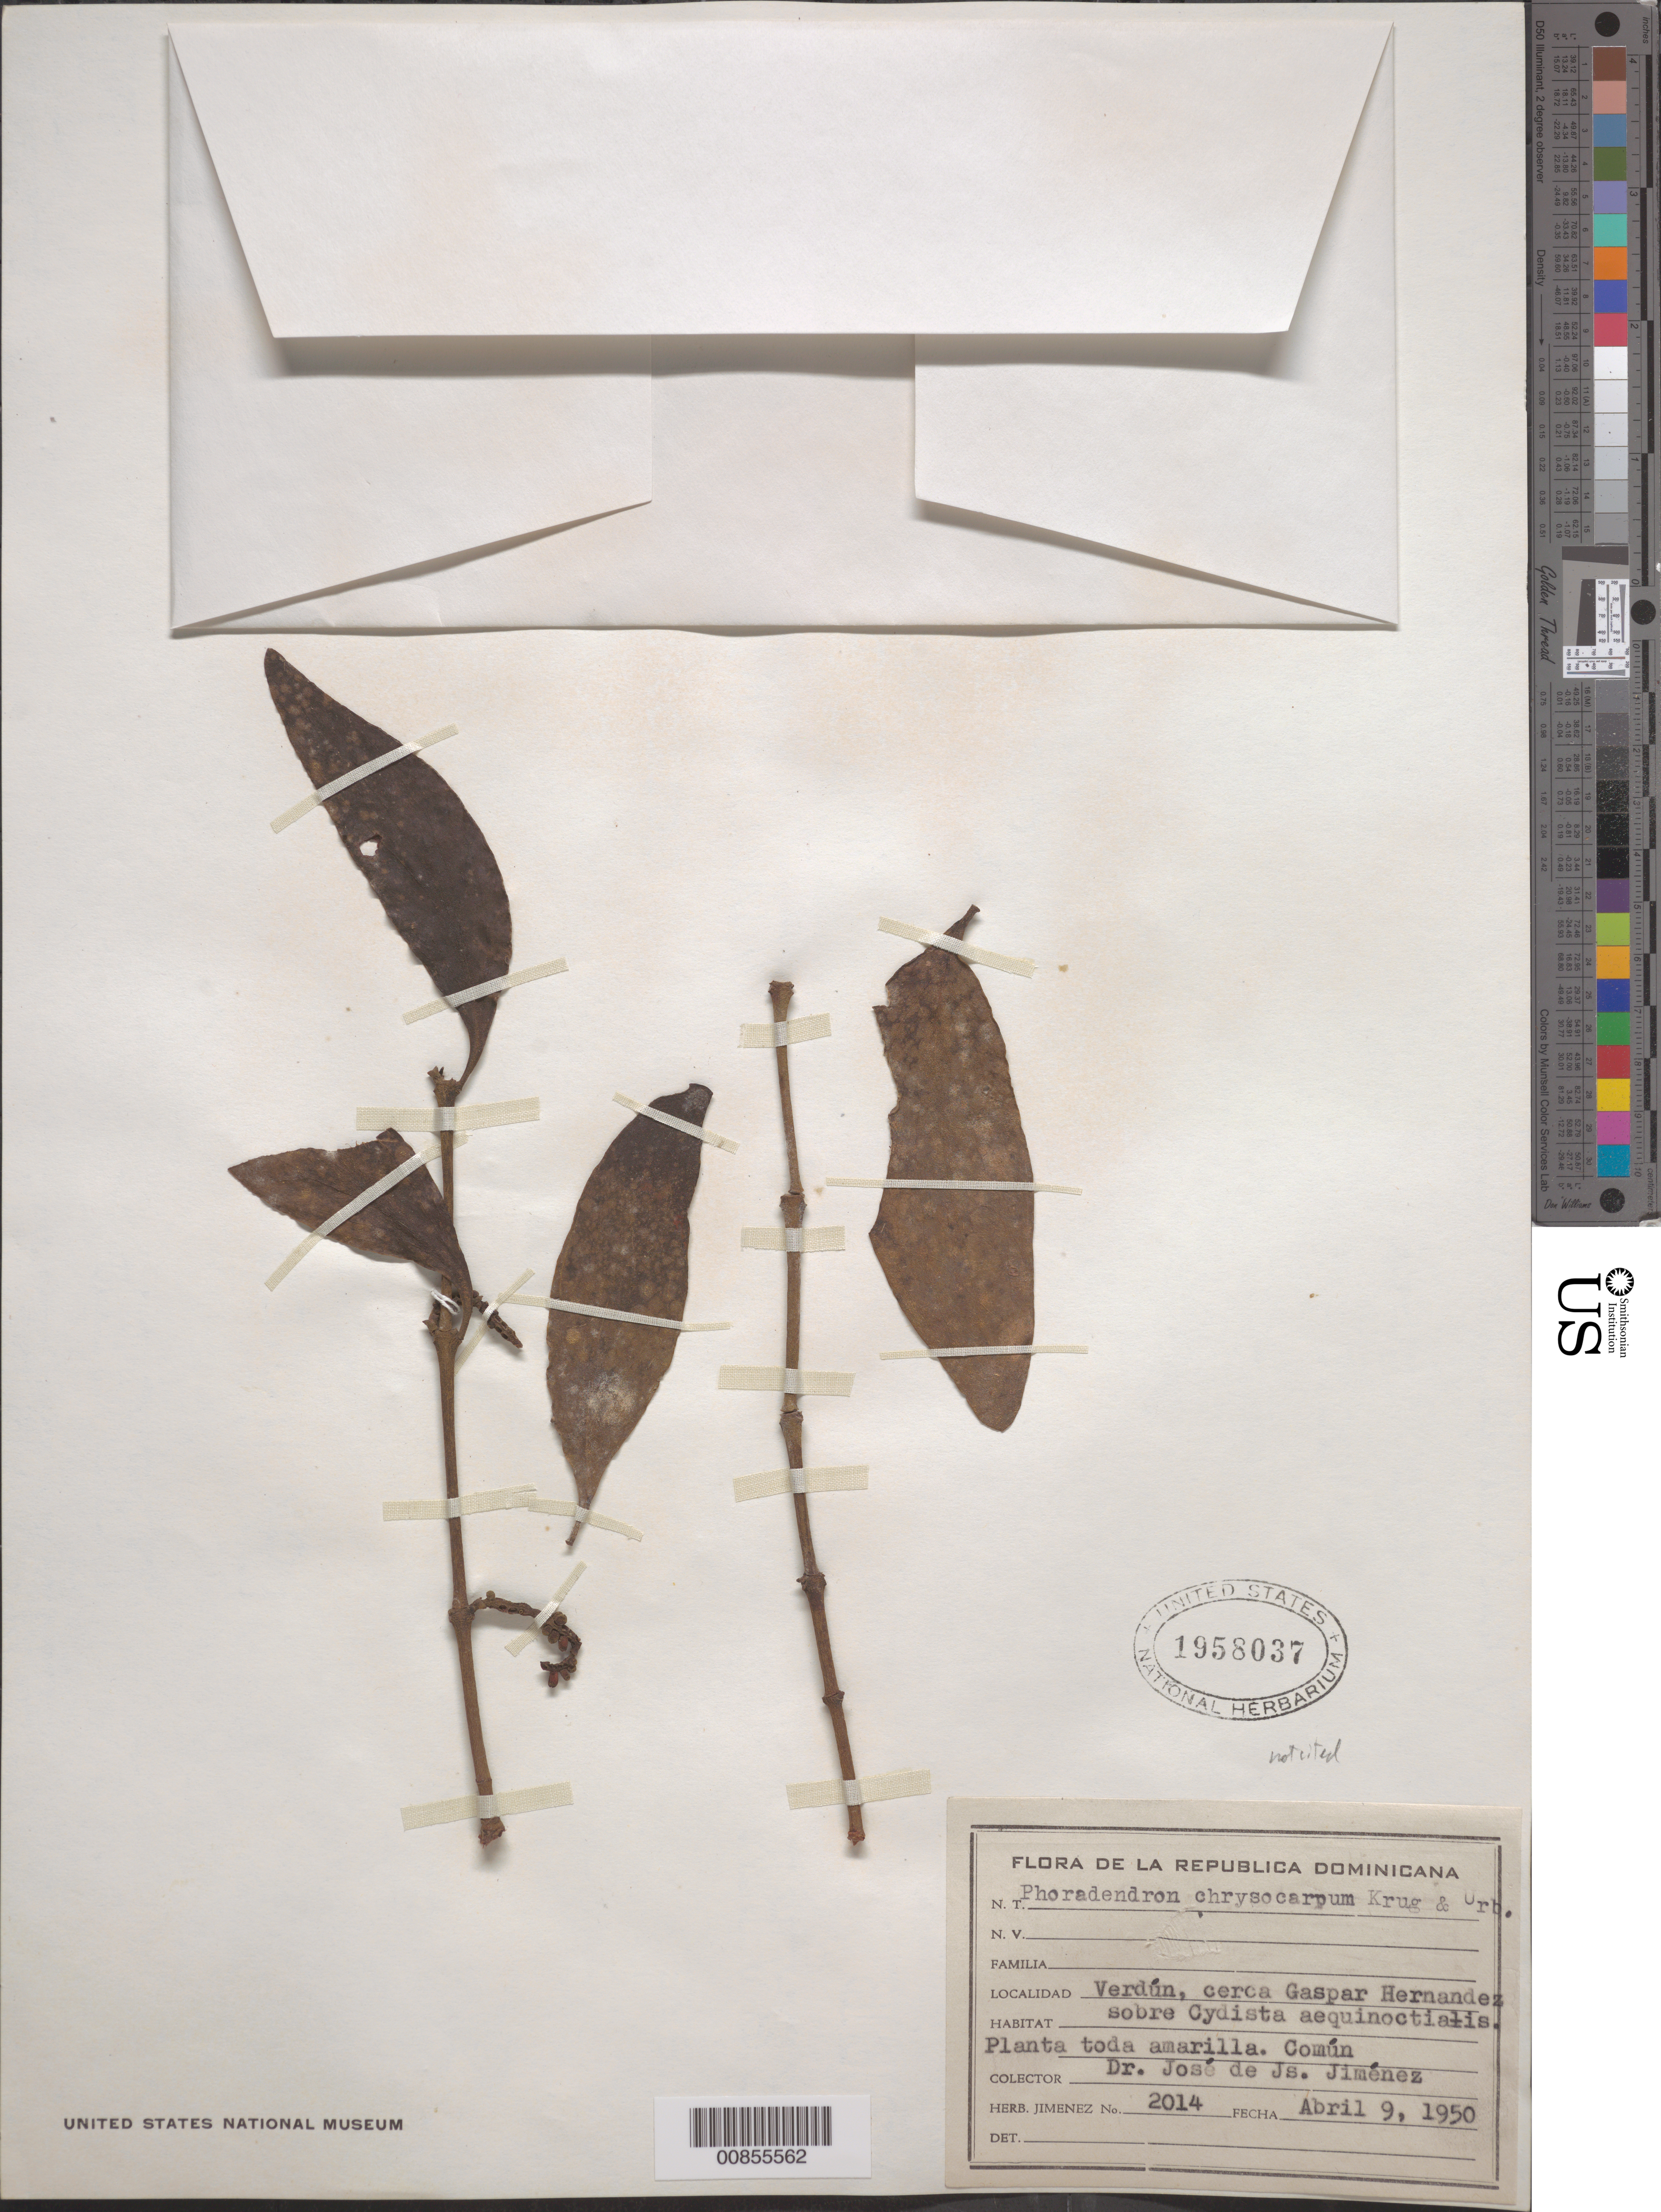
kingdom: Plantae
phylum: Tracheophyta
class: Magnoliopsida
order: Santalales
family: Viscaceae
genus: Phoradendron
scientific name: Phoradendron anceps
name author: (Spreng.) M. Gómez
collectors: J. J. Jiménez Almonte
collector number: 2014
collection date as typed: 09 Apr 1950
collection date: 1950-04-09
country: Dominican Republic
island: Hispaniola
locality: Verdún, cerca Gaspar Hernandez.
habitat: Sobre Cydista aequinoctialis.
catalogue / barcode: US 1958037